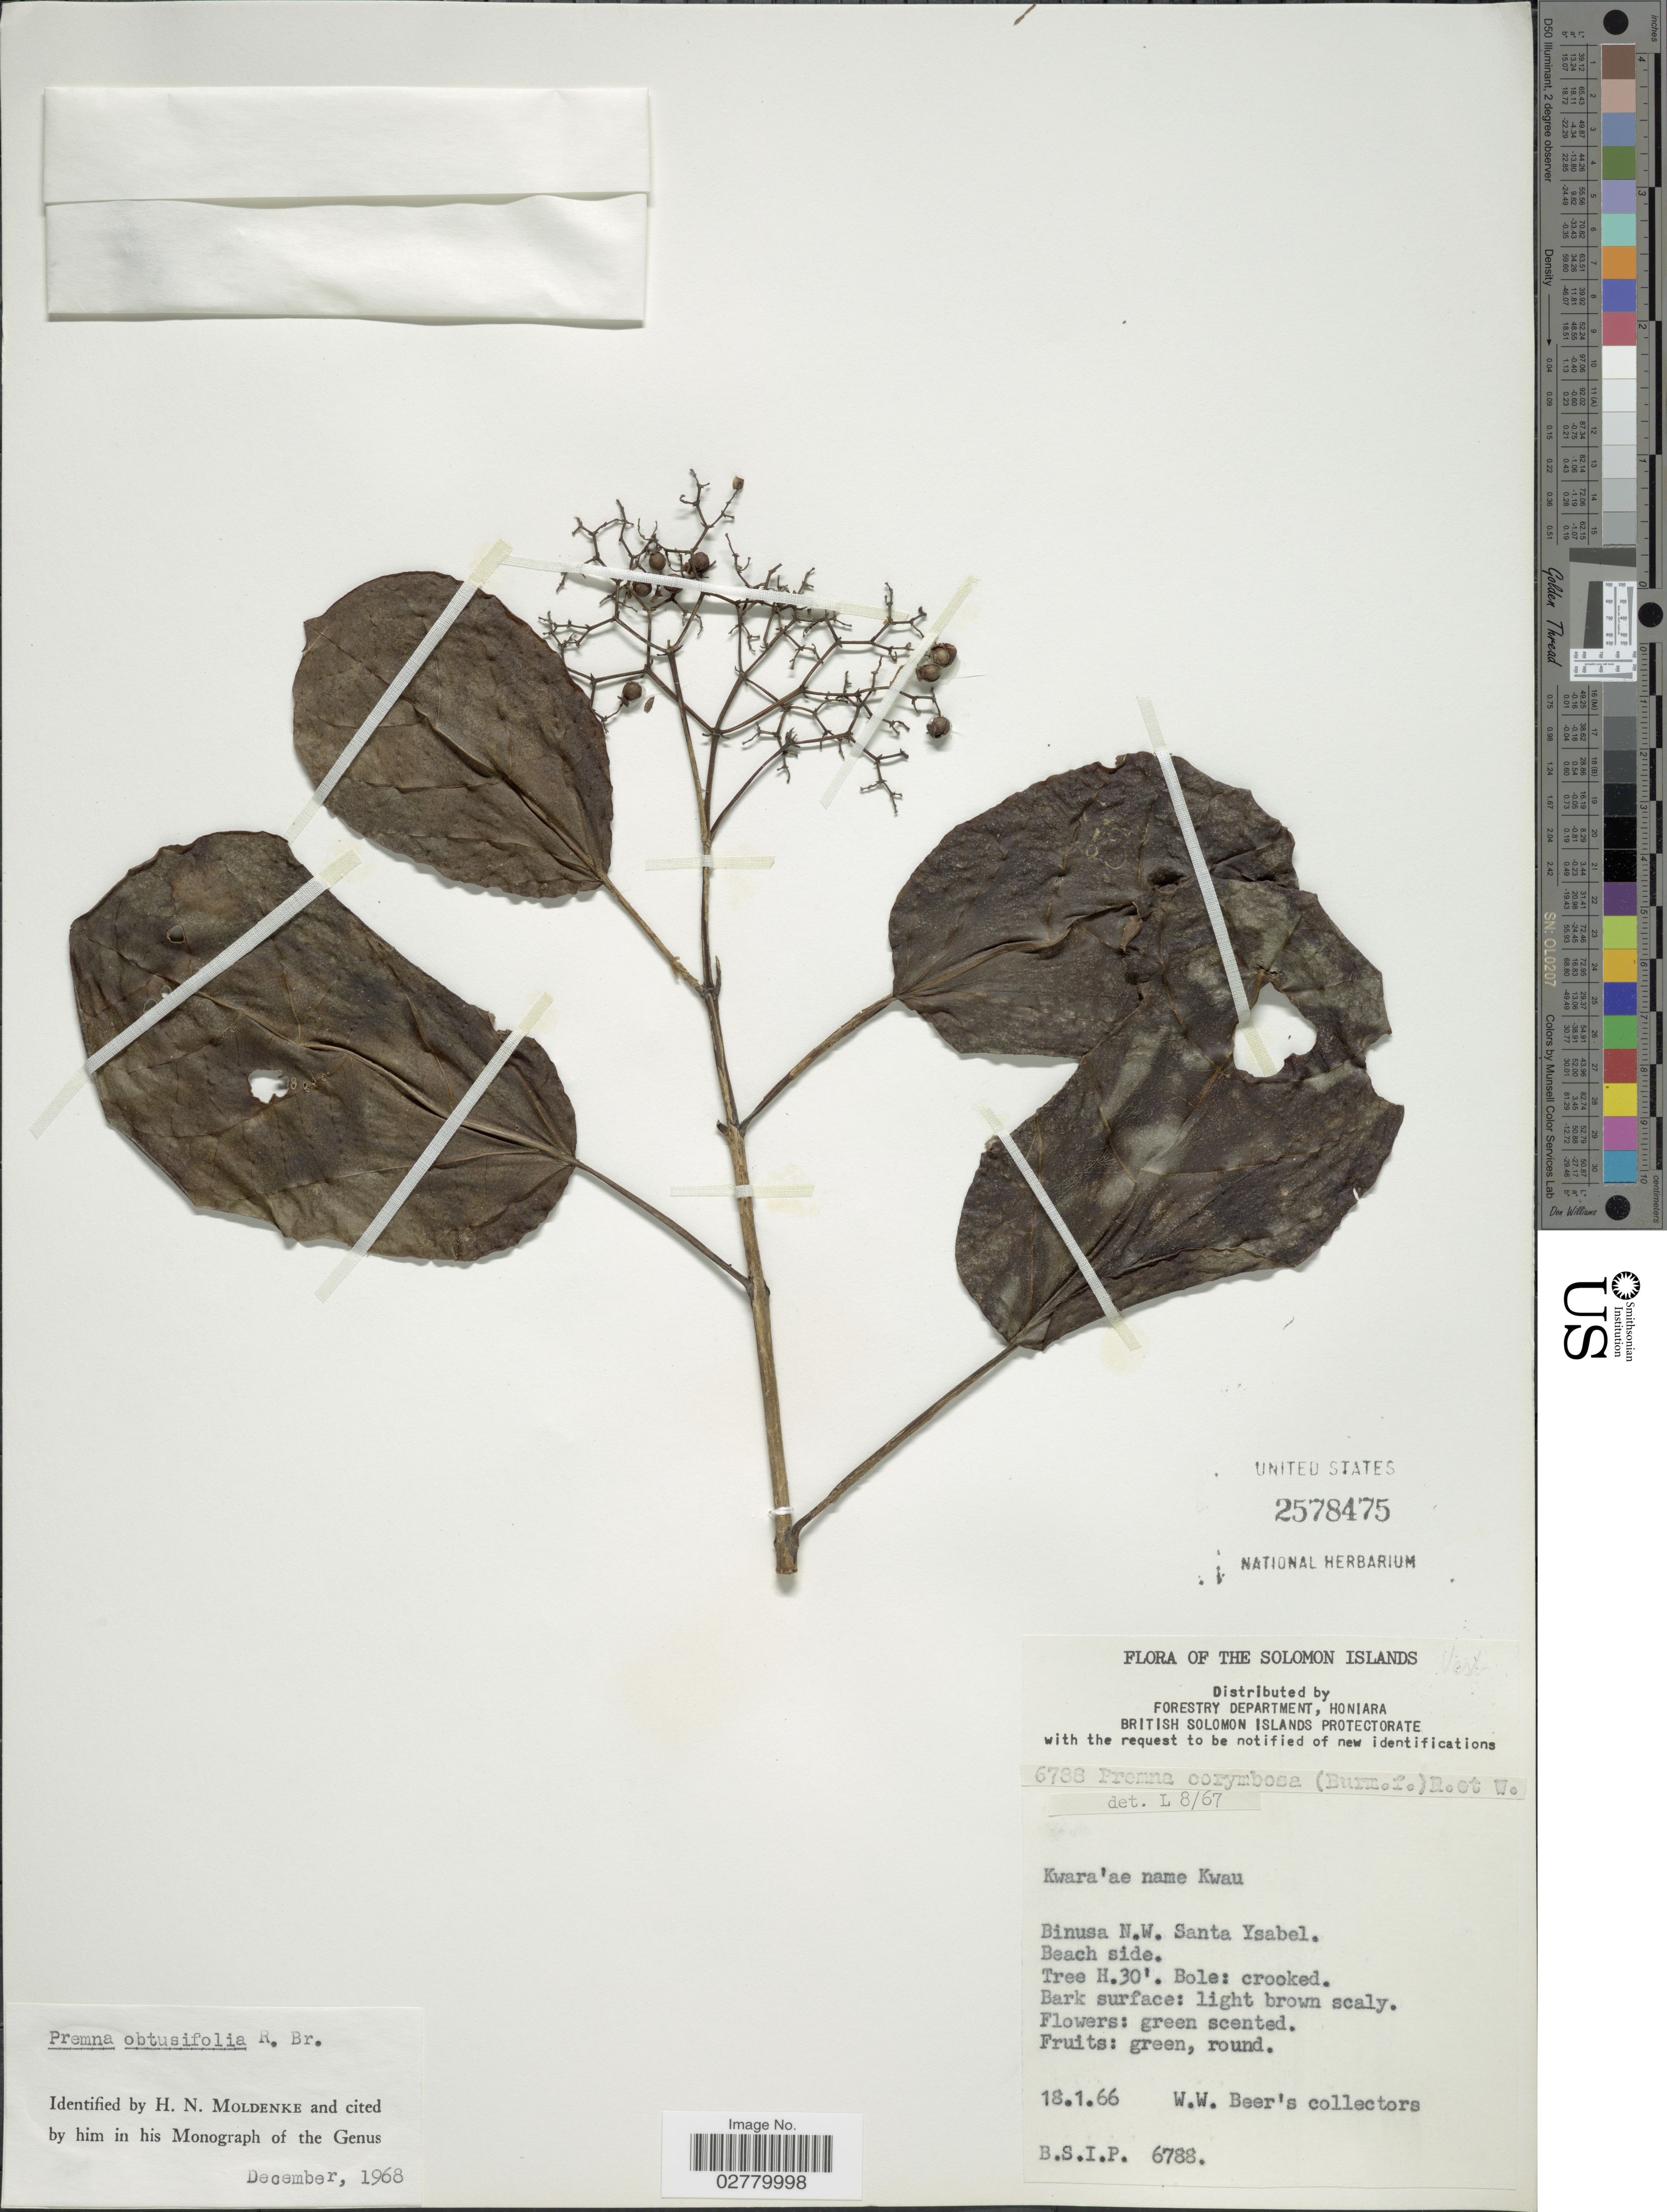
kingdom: Plantae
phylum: Tracheophyta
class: Magnoliopsida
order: Lamiales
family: Lamiaceae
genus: Premna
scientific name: Premna obtusifolia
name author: R. Br.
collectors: W. Beer's Collectors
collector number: BSIP6788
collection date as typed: Transcribed d/m/y: 18/1/66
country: Solomon Islands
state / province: Solomon Islands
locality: Binusa N.W. Santa Ysabel. Beach side.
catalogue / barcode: US 2578475